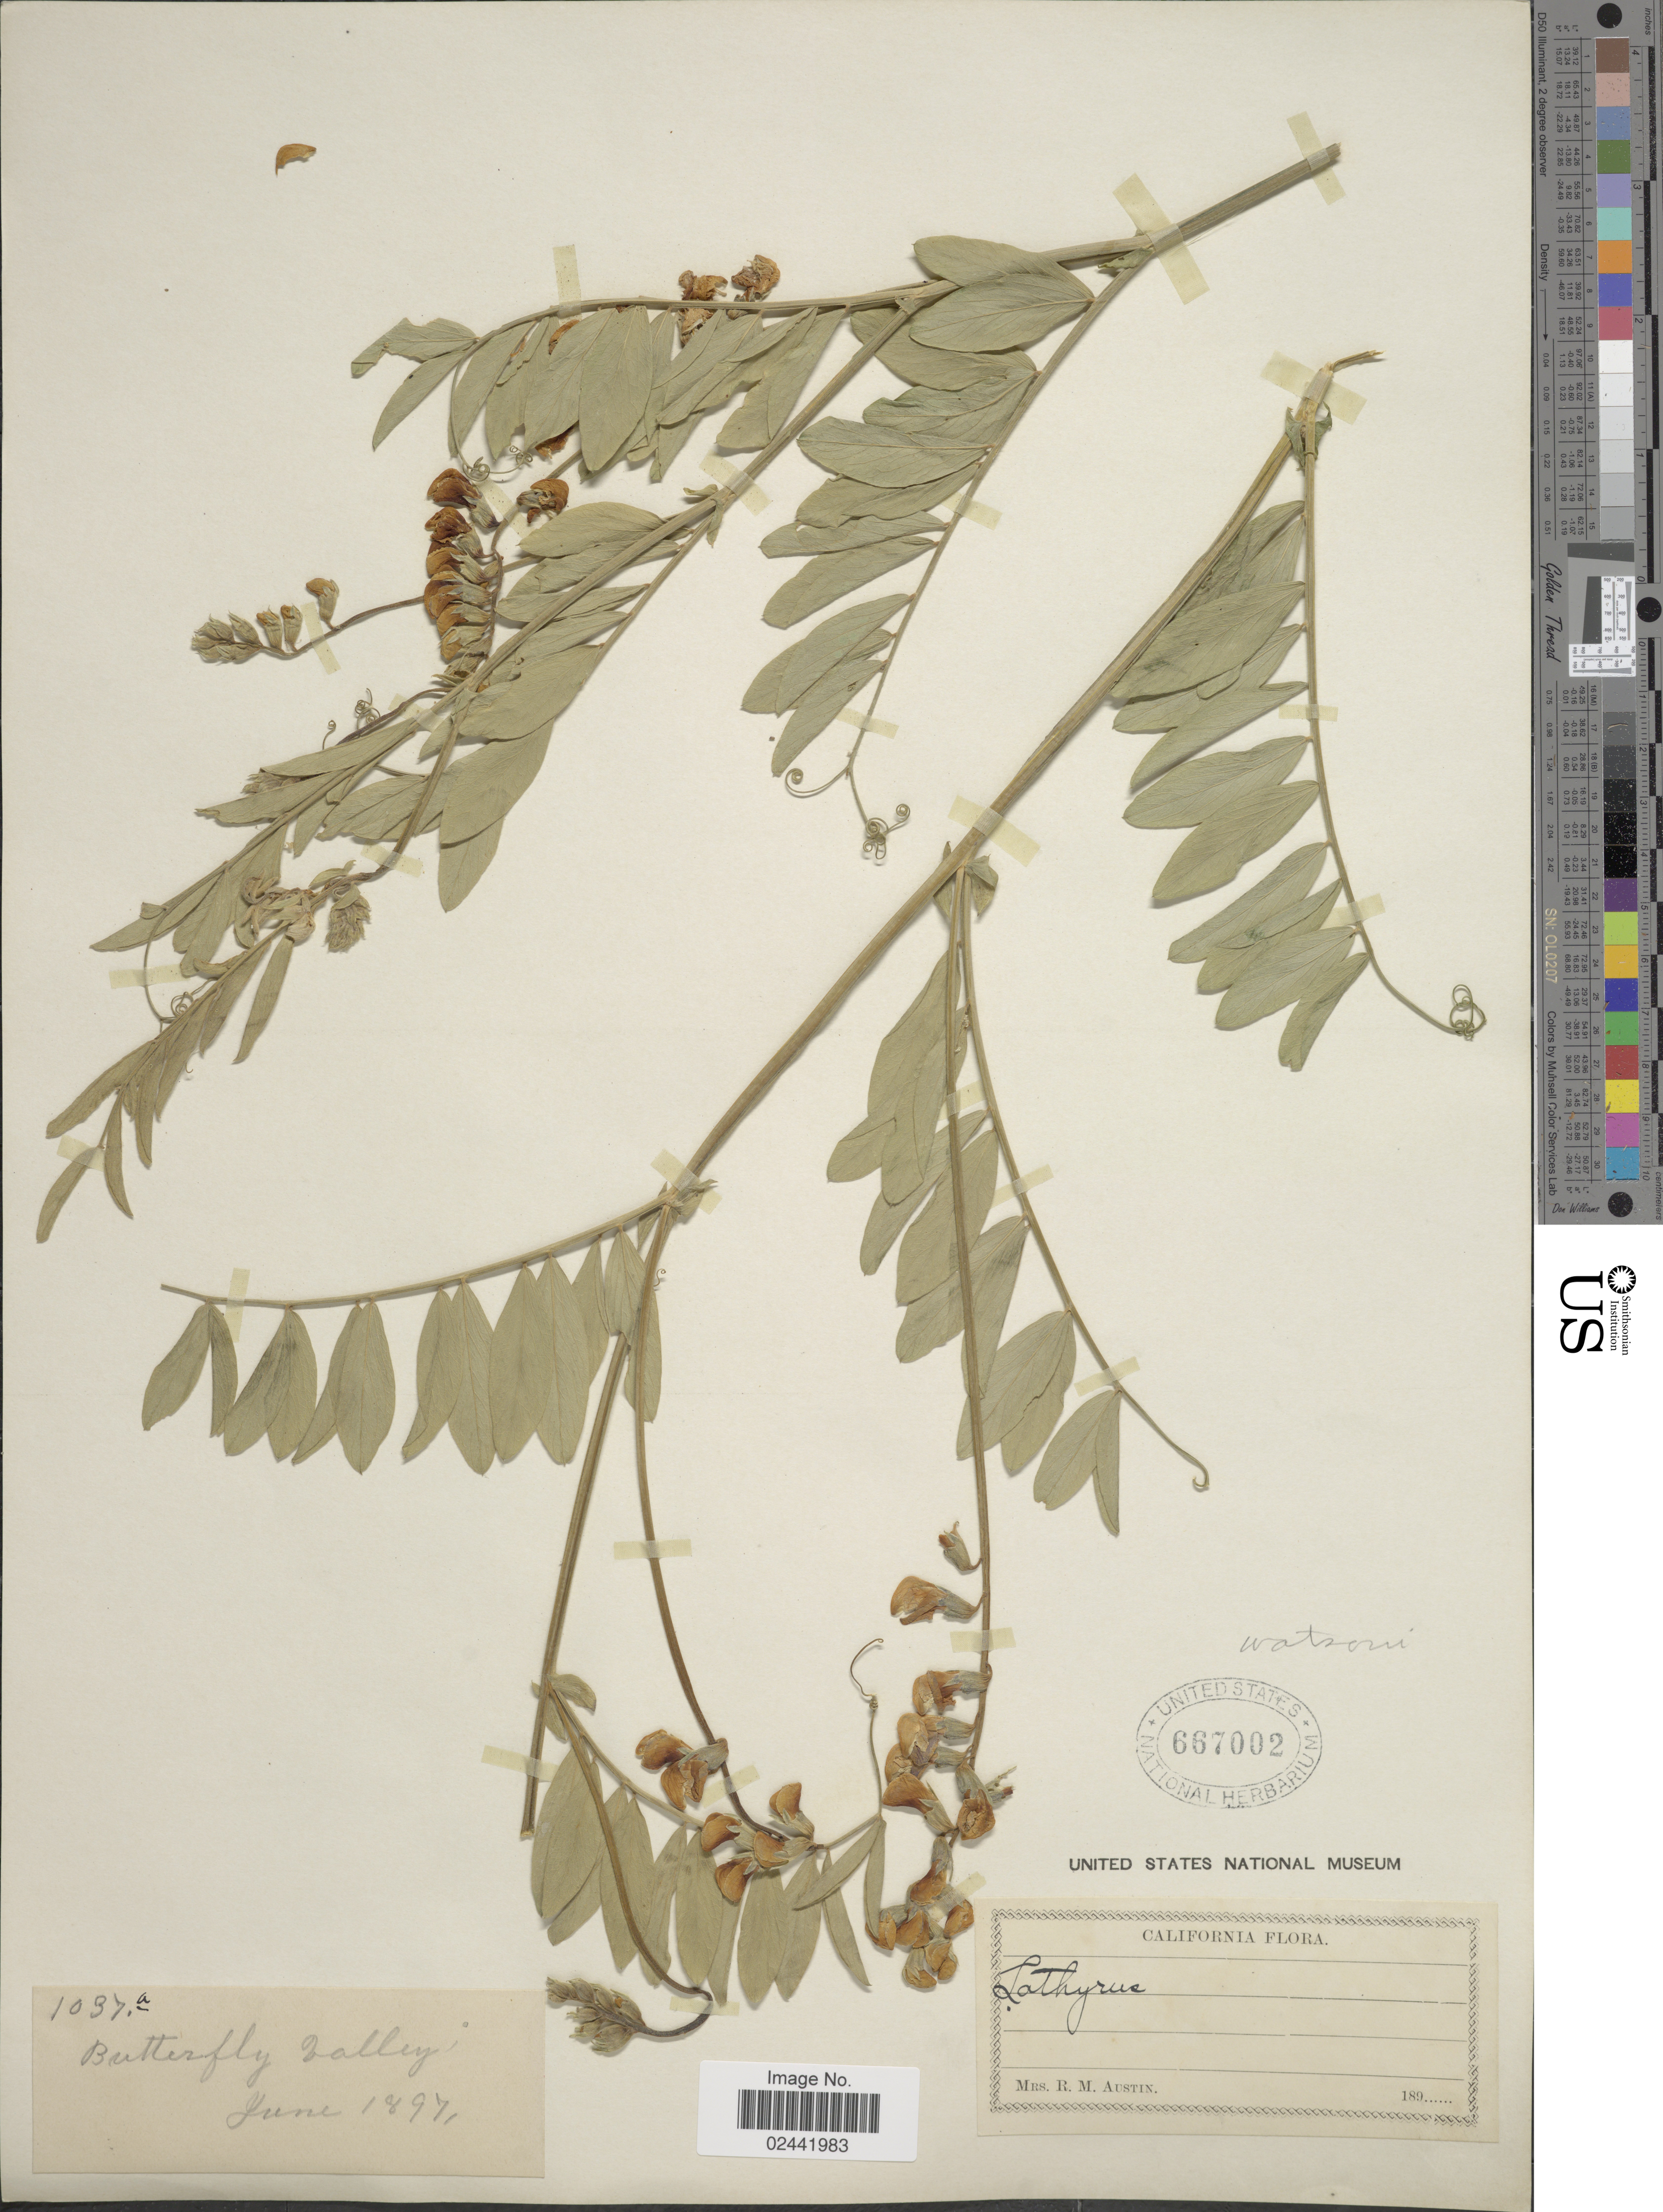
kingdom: Plantae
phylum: Tracheophyta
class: Magnoliopsida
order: Fabales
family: Fabaceae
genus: Lathyrus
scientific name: Lathyrus watsonii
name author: T.G. White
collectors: R. Austin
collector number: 1037a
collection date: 1897-06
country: United States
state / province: California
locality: Butterfly Valley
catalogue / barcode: US 667002